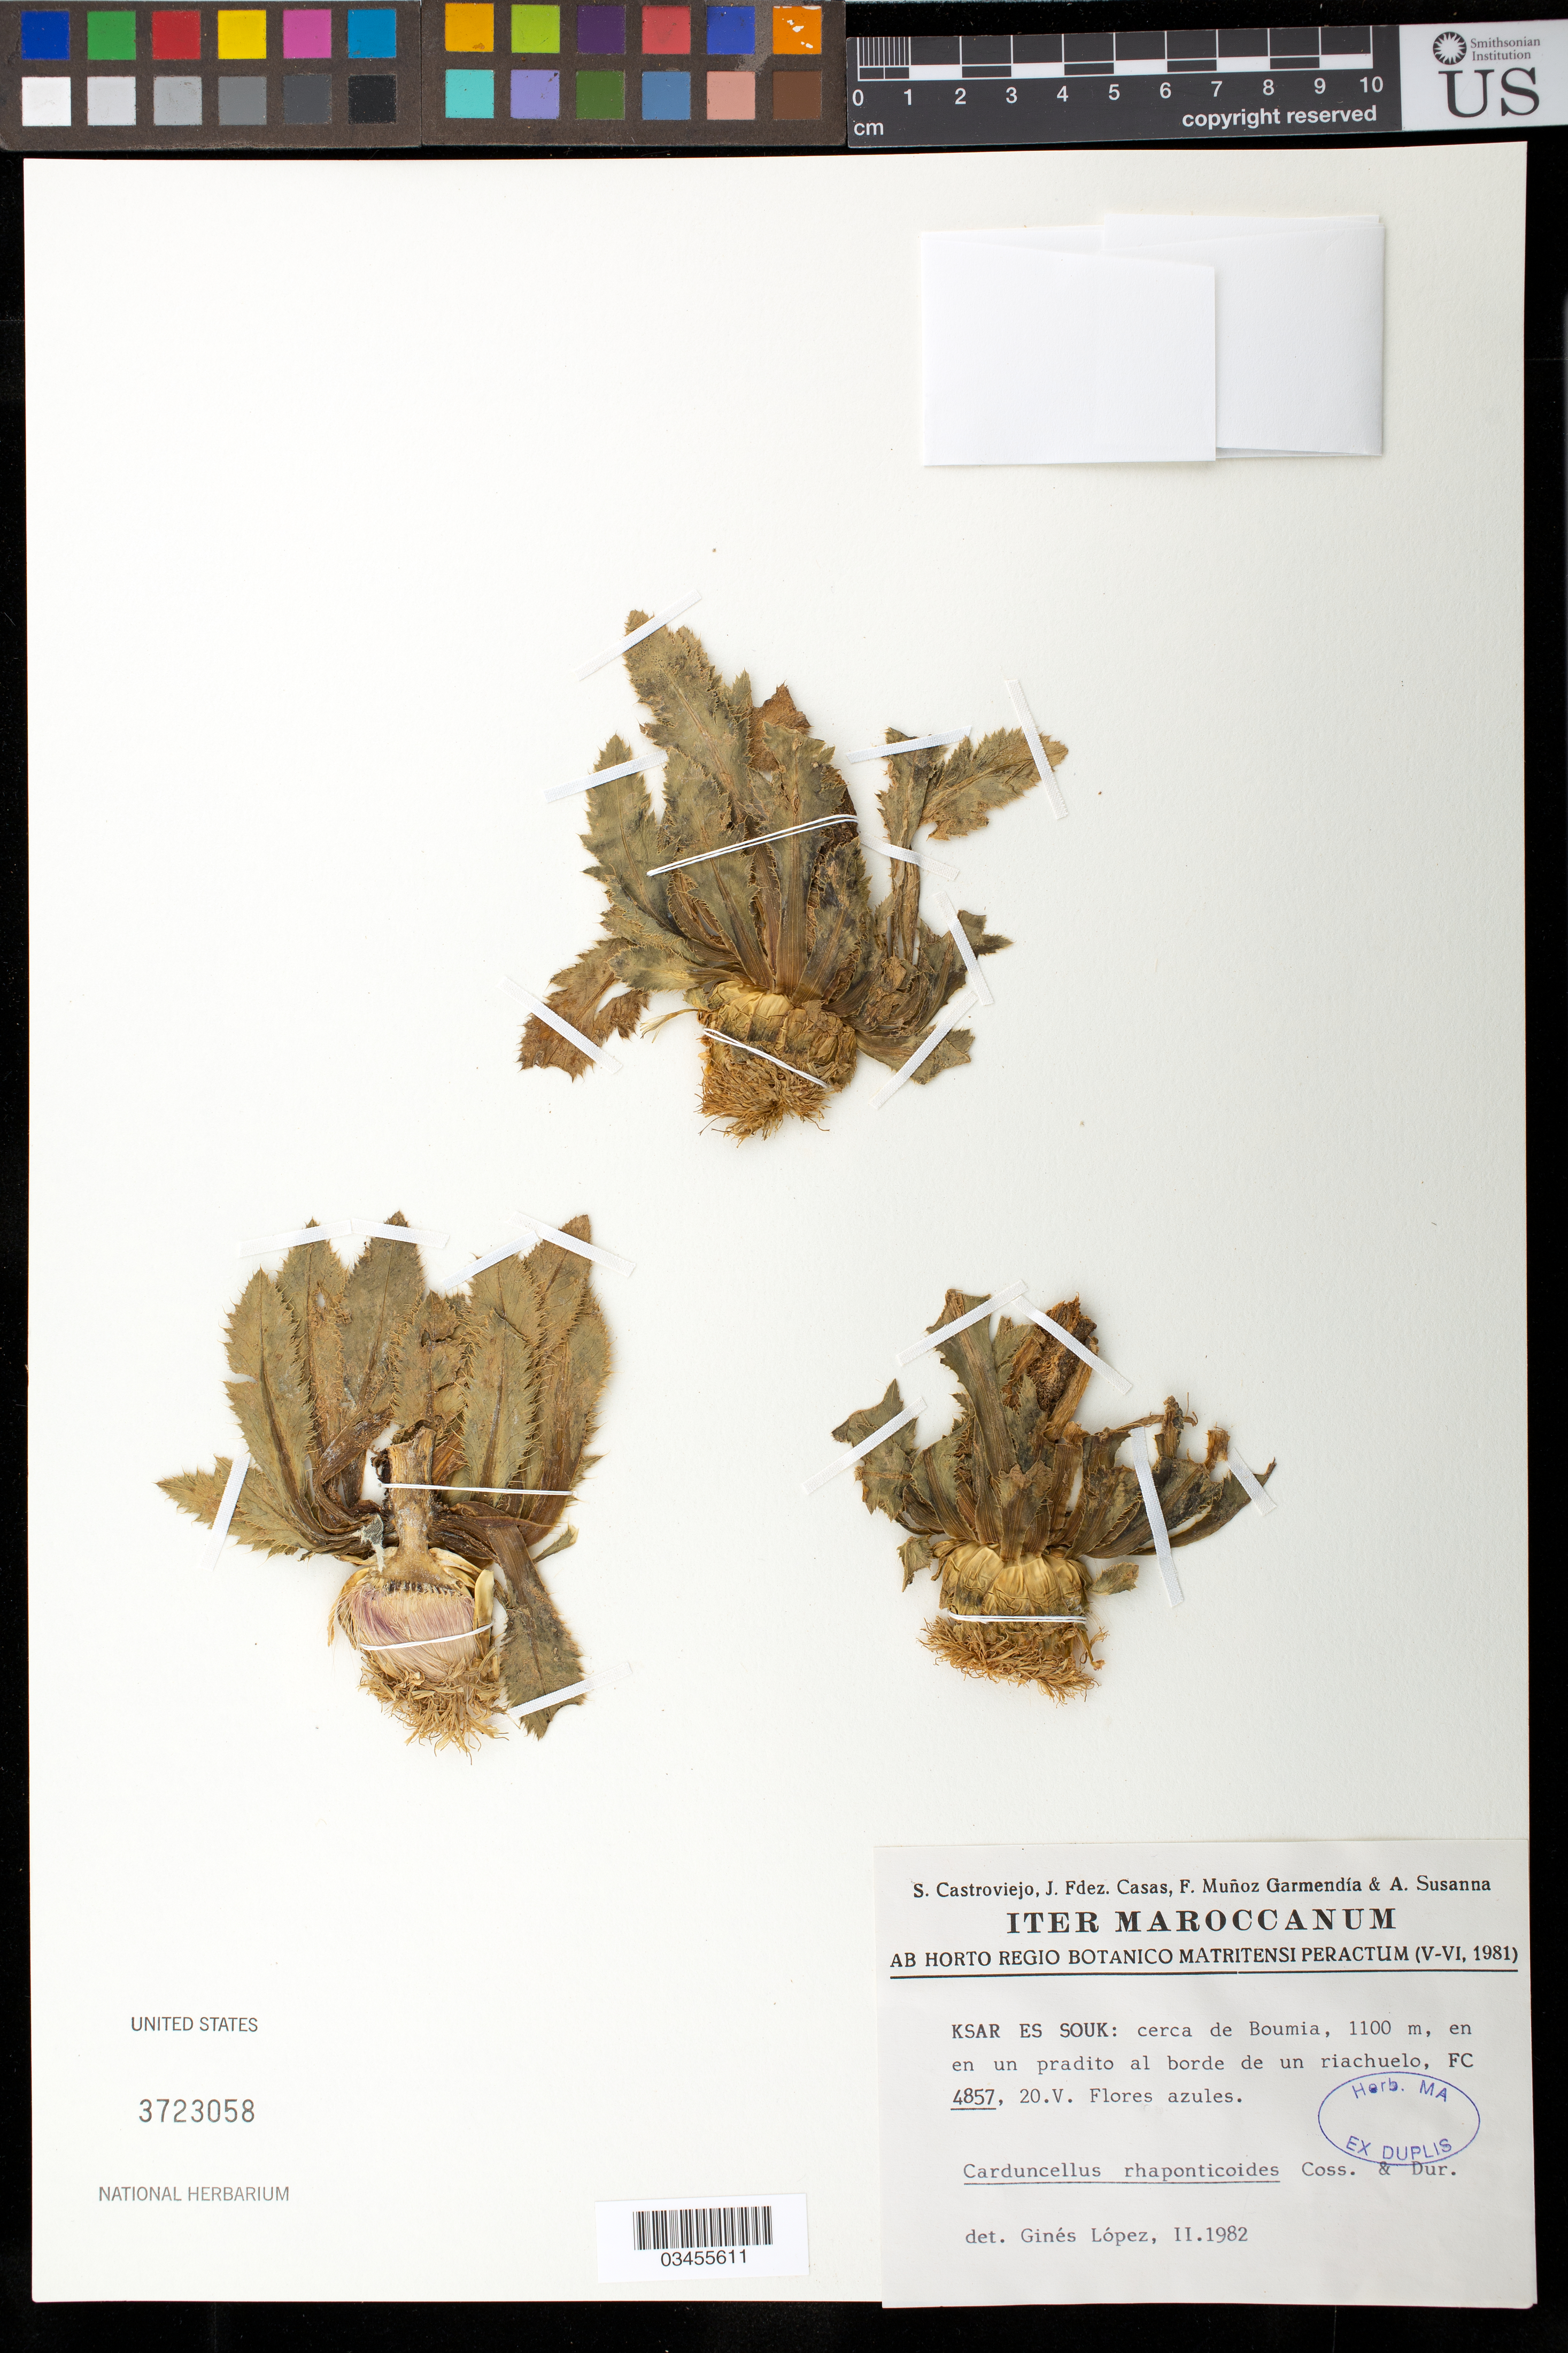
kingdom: Plantae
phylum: Tracheophyta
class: Magnoliopsida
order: Asterales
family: Asteraceae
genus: Carthamus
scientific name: Carthamus rhaponticoides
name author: (Pomel)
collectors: S. Castroviejo, J. Fernández Casas, F. Muñoz Garmendia & A. Susanna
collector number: FC 4857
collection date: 1891-05-20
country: Morocco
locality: Ksar Es Souk: cerca de Boumia.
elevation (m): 1100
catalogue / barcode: US 3723058